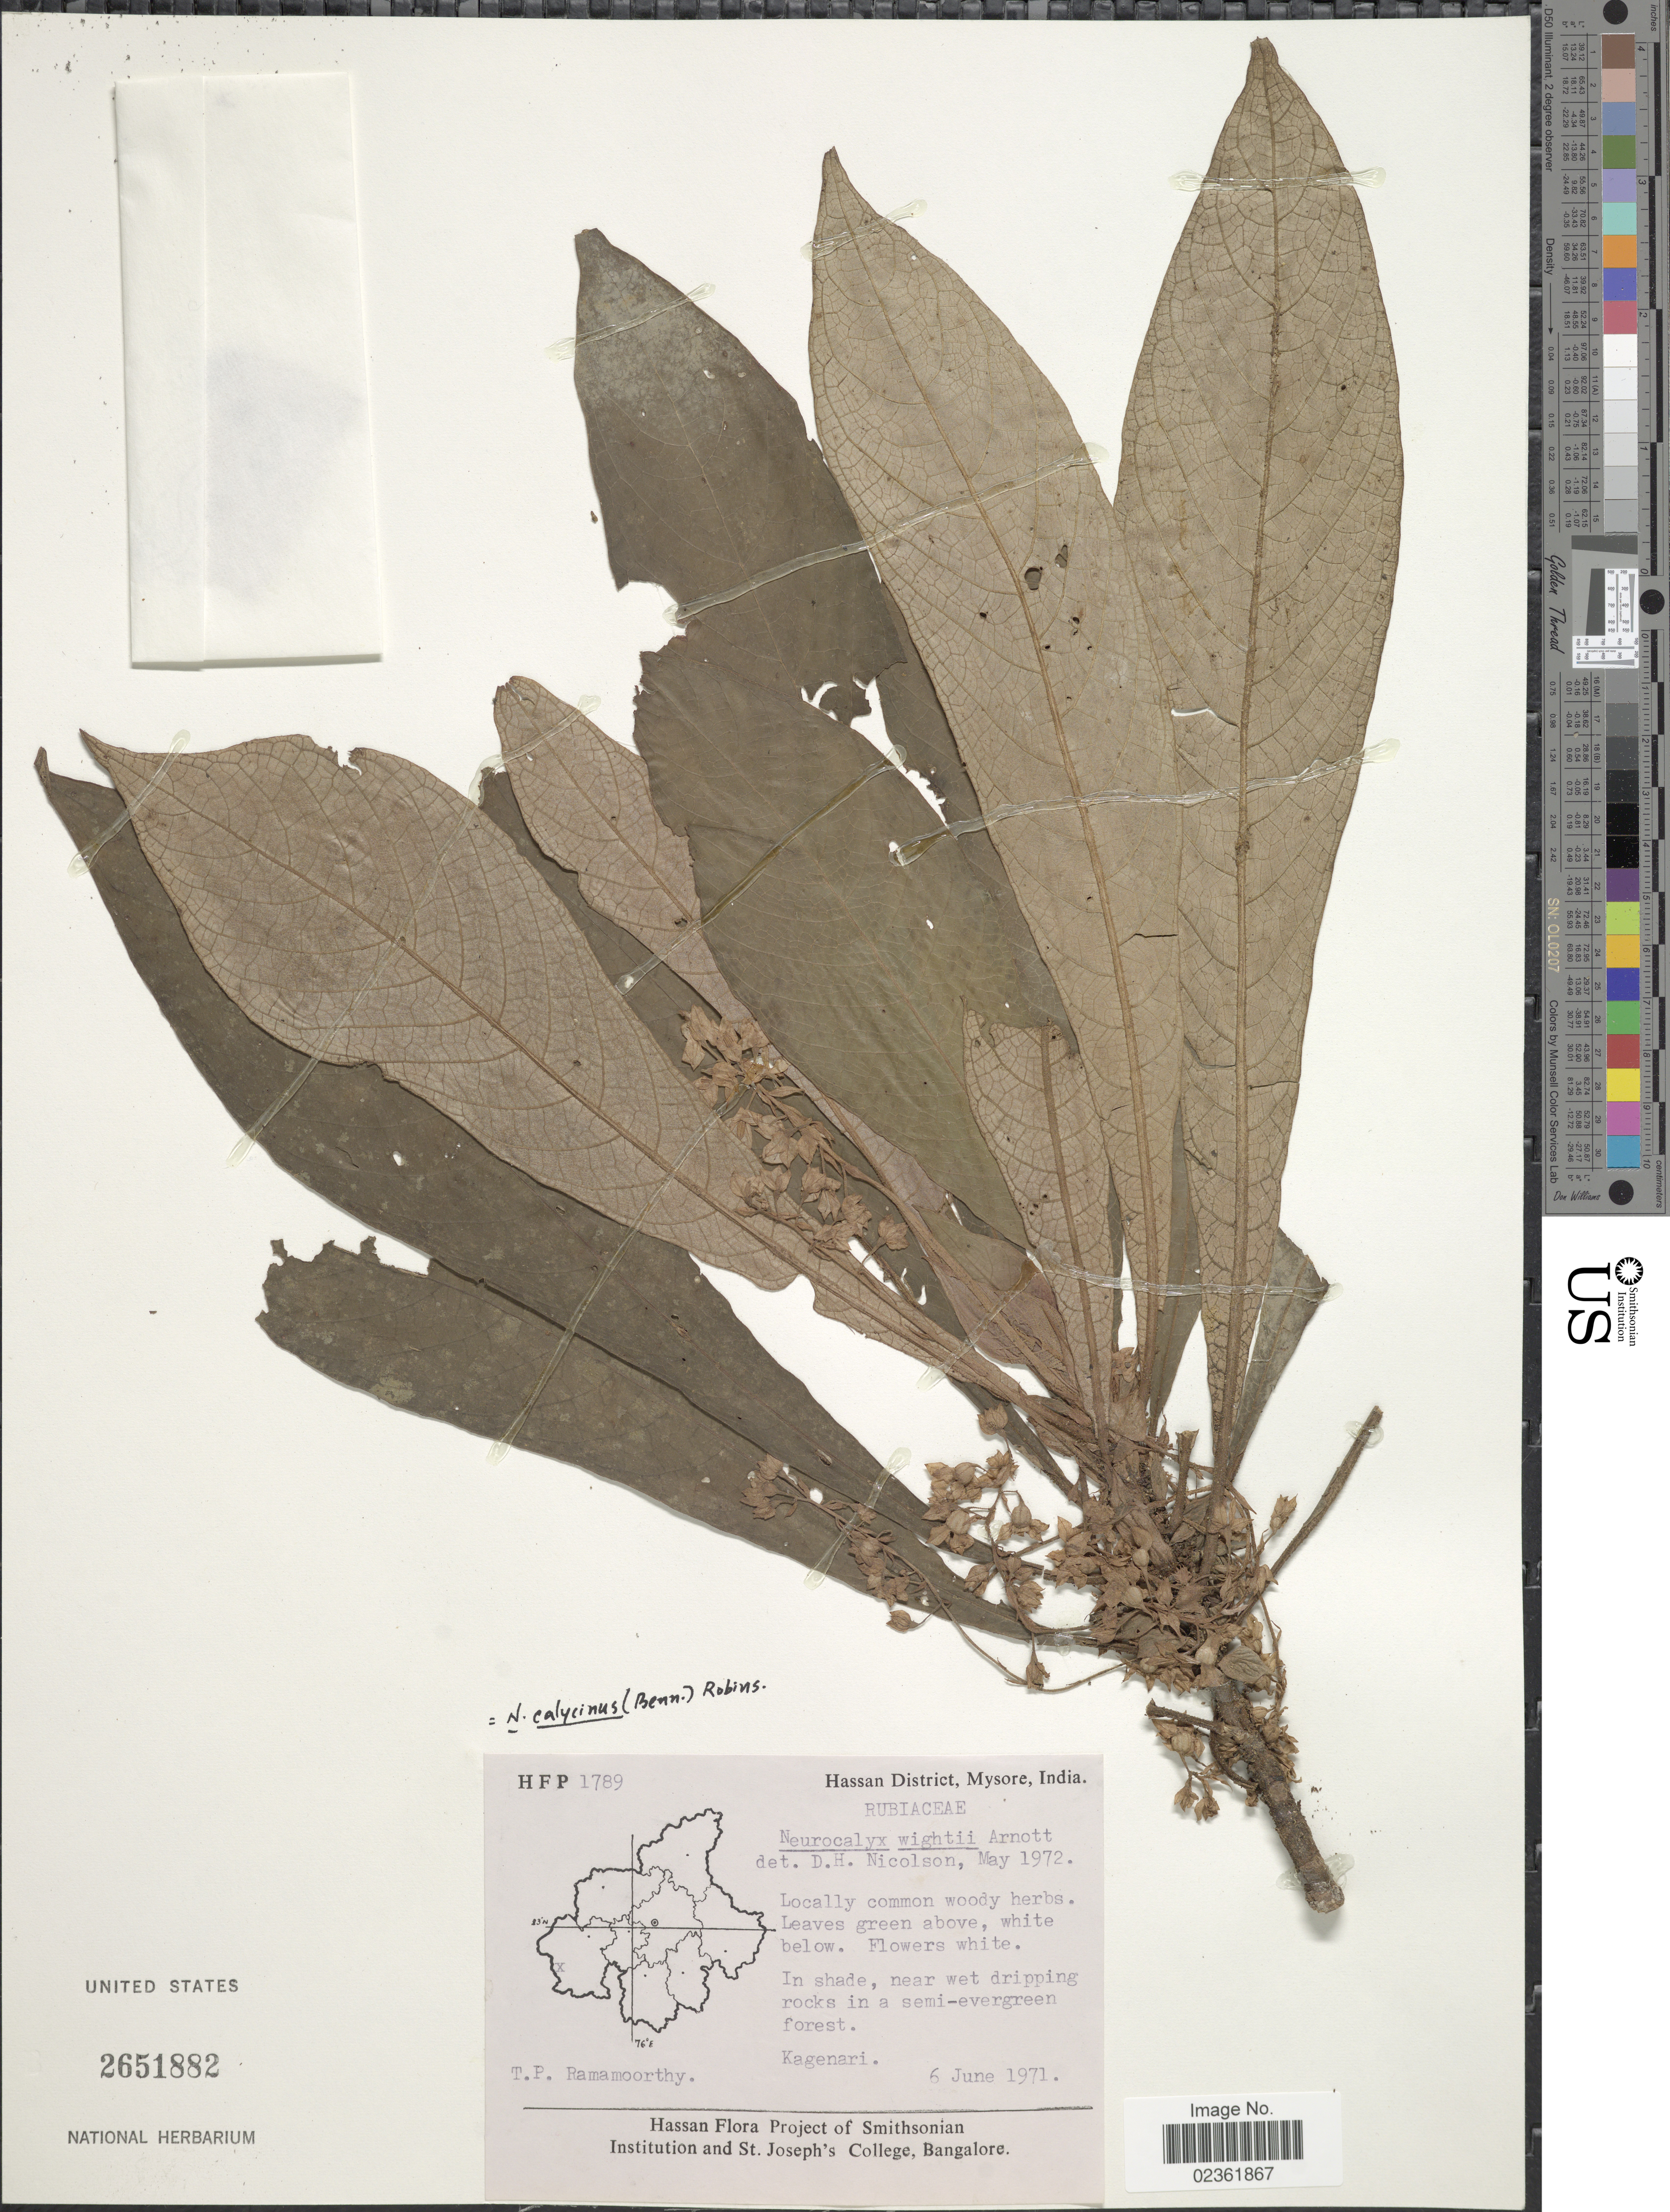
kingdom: Plantae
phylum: Tracheophyta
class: Magnoliopsida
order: Gentianales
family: Rubiaceae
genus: Neurocalyx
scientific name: Neurocalyx calycinus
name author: (R. Br. ex Benn.) Rob.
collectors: T. P. Ramamoorthy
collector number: HFP 1789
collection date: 1971-06-06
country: India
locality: Hassan District, Mysore, Kagenari.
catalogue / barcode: US 2651882